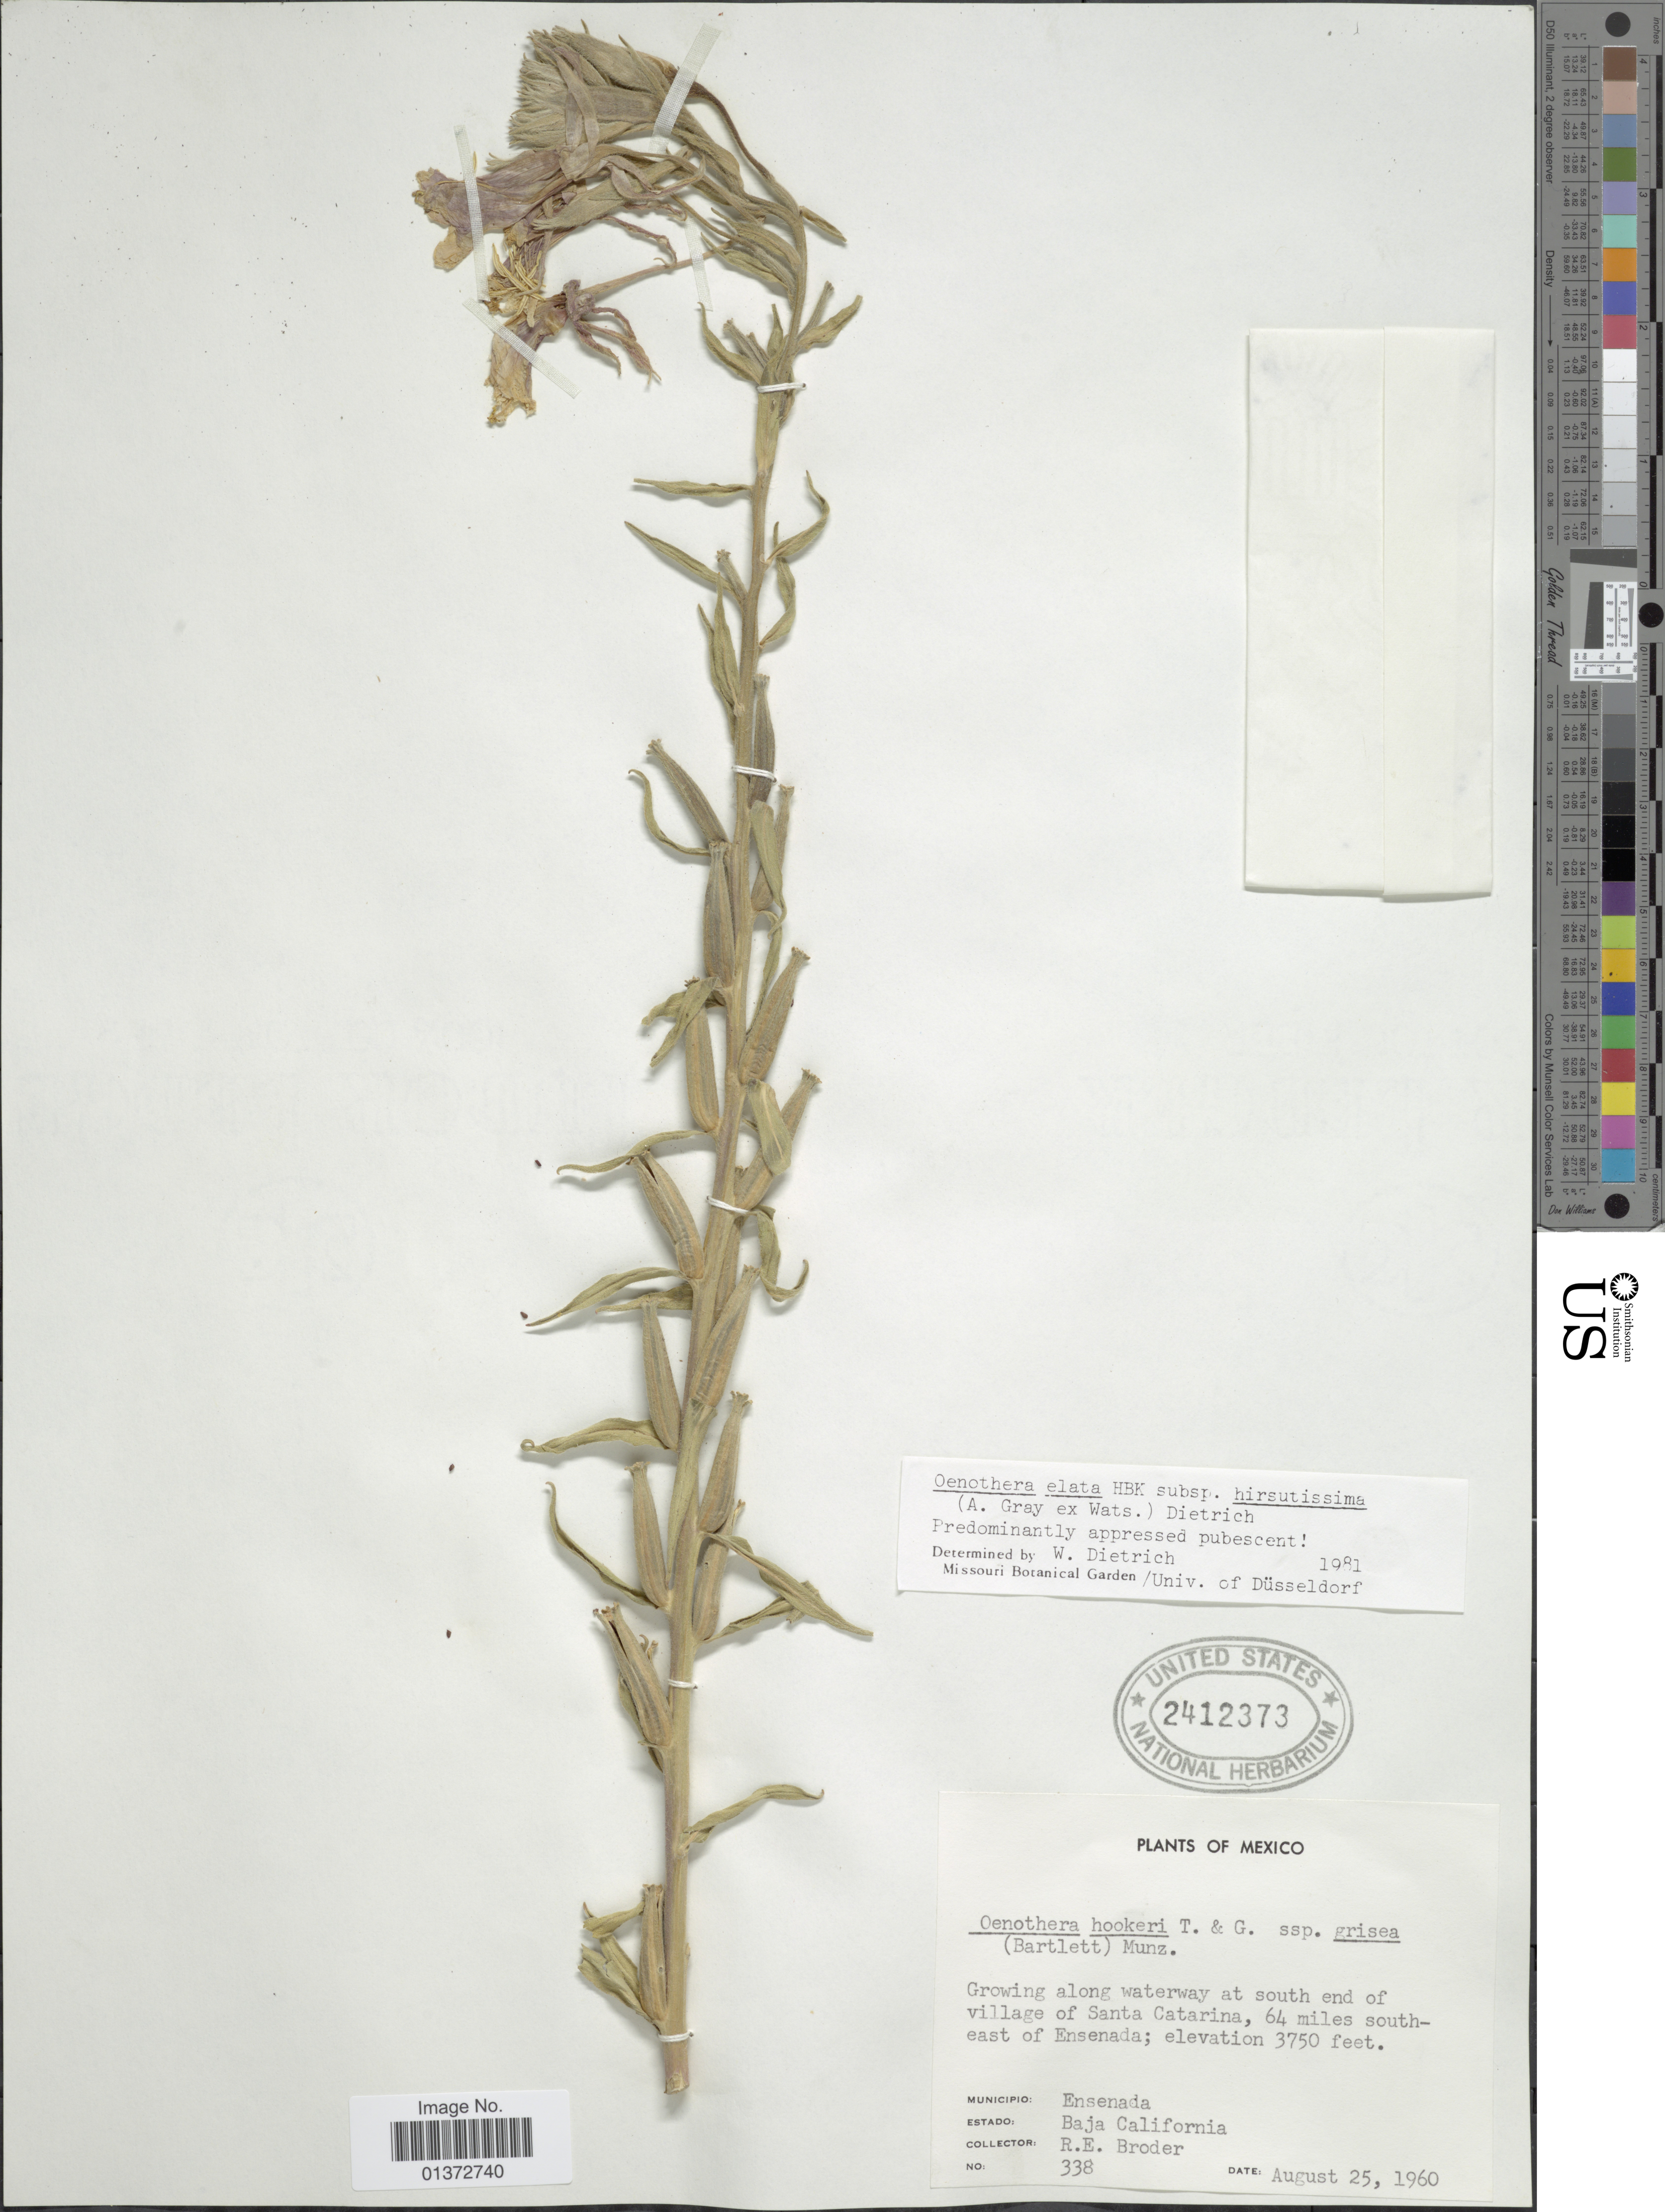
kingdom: Plantae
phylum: Tracheophyta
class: Magnoliopsida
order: Myrtales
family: Onagraceae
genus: Oenothera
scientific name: Oenothera elata subsp. hirsutissima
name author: (A. Gray ex S. Watson) W. Dietr.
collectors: R. Broder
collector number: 338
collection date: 1960-08-25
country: Mexico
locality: Along highway at south end of village of Santa Catarina, 64 miles south-east of Ensenada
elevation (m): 1143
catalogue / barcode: US 2412373